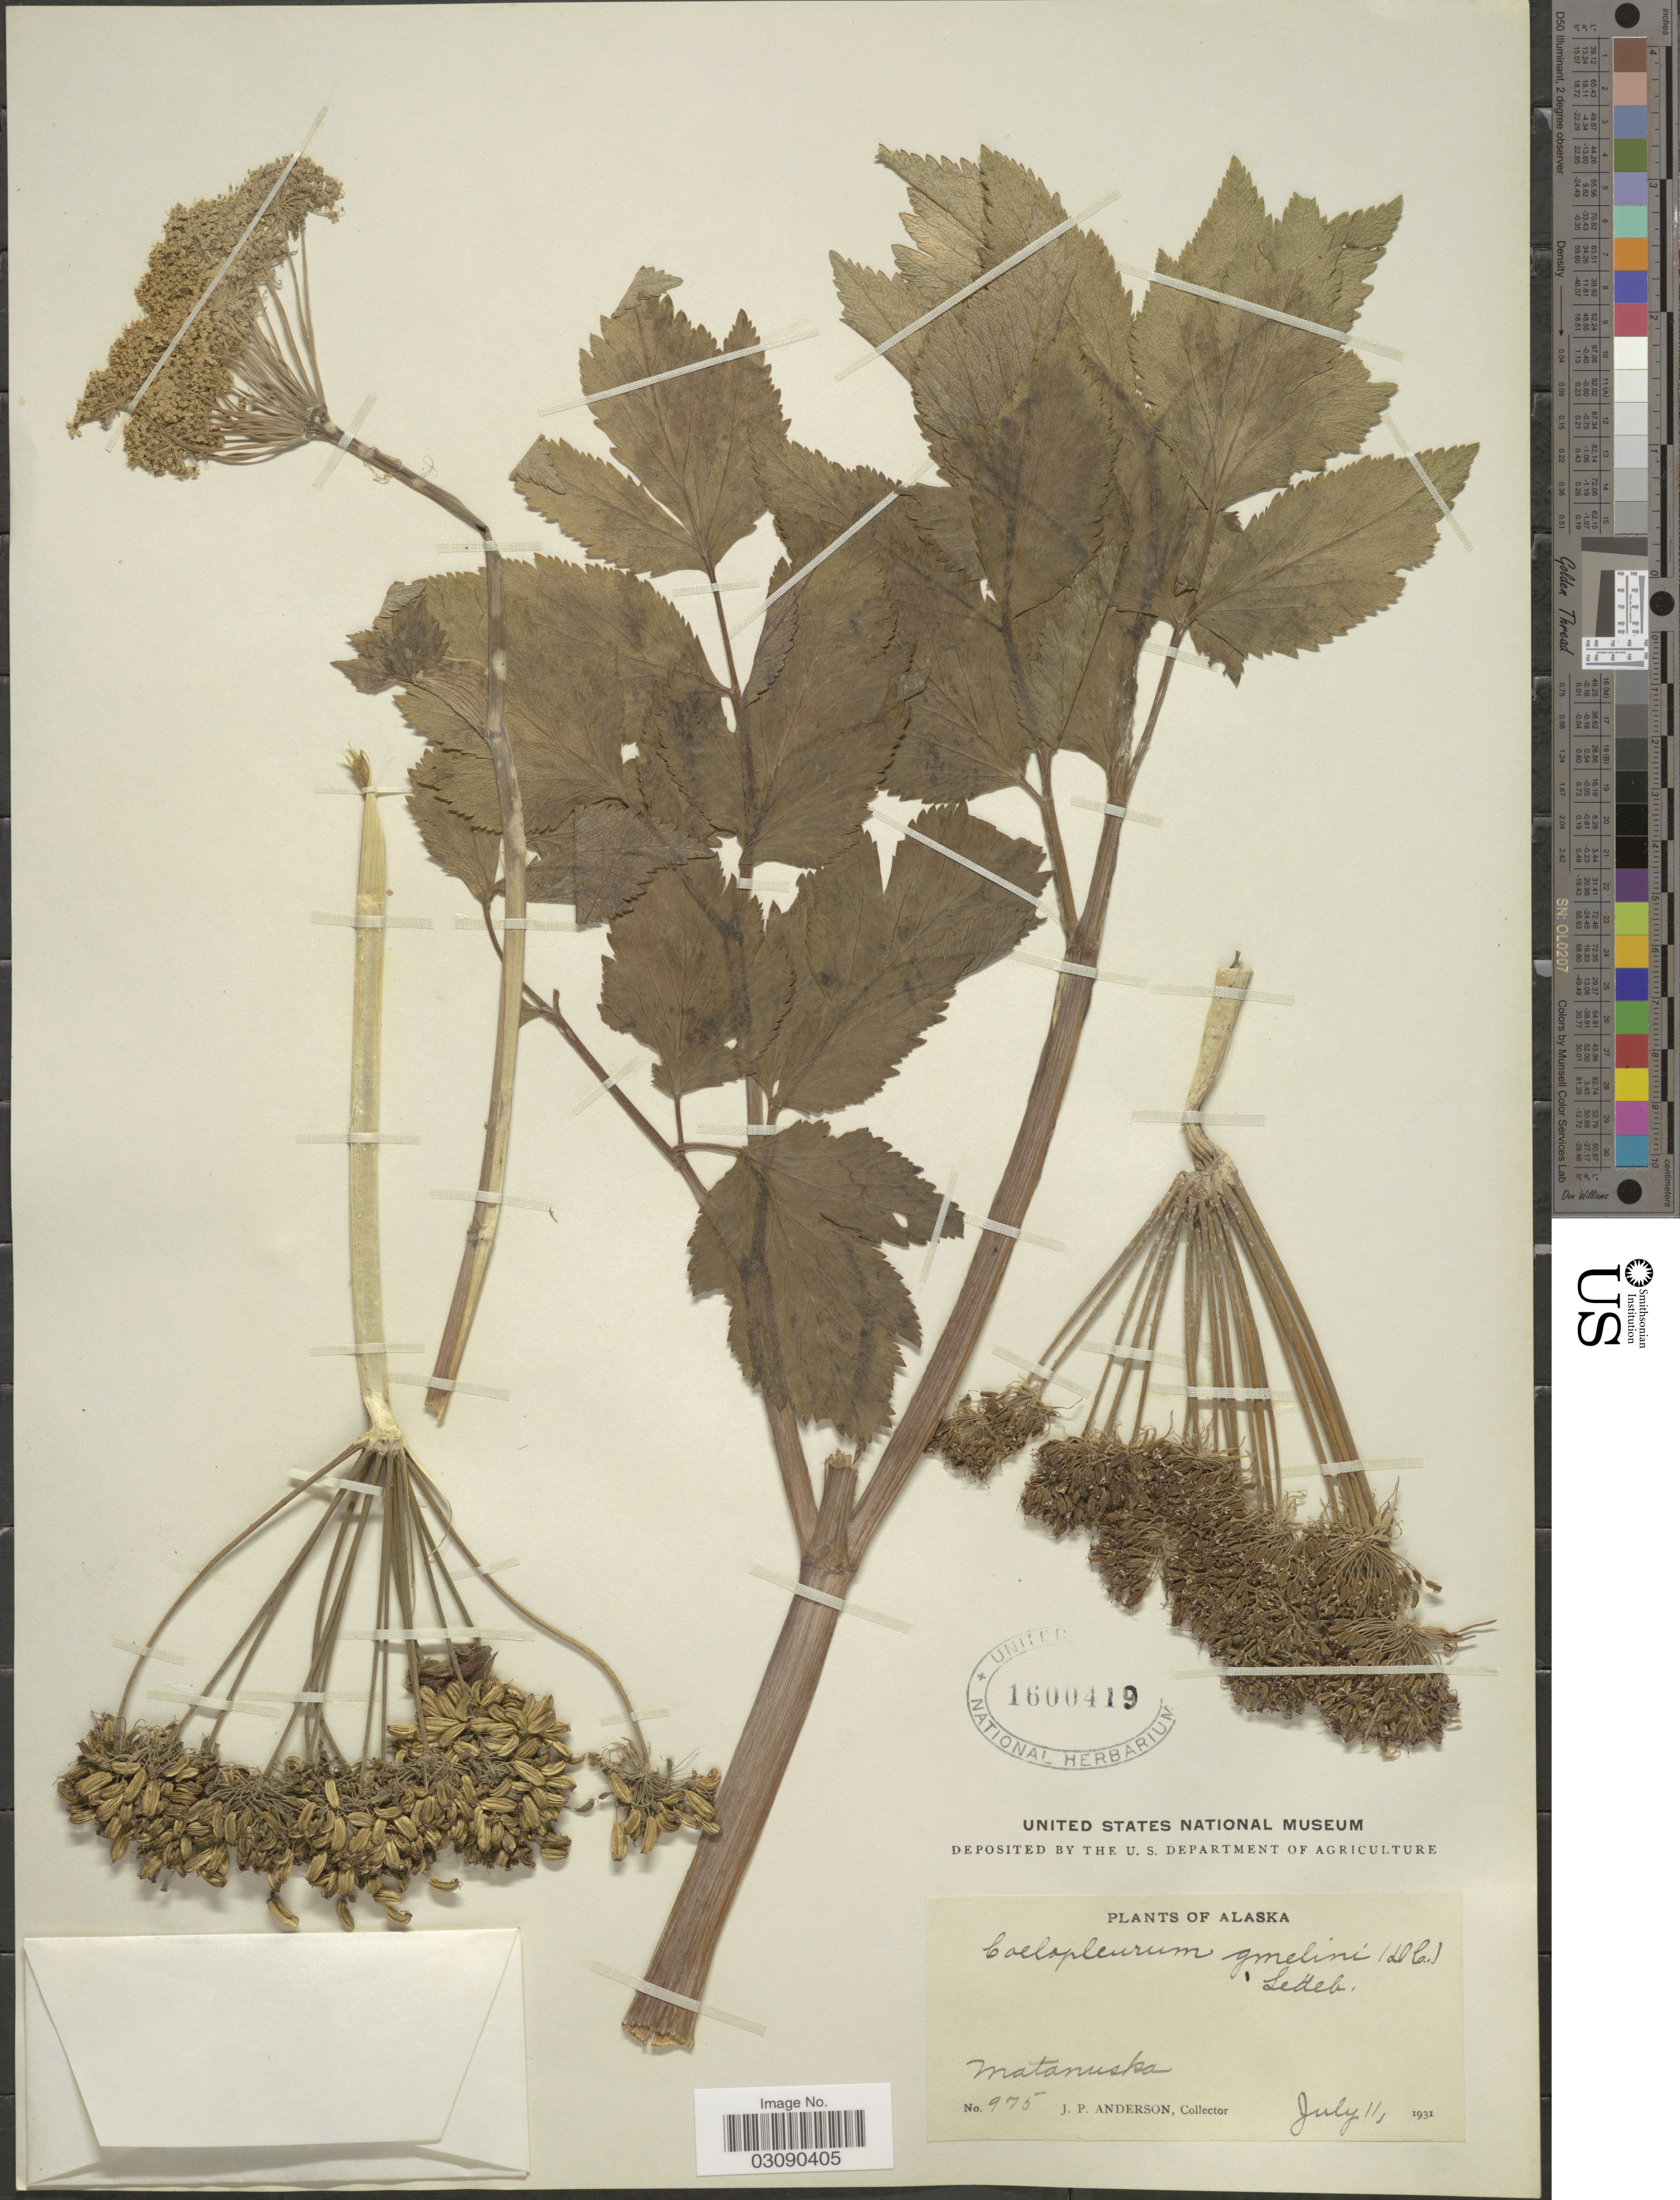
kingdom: Plantae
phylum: Tracheophyta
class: Magnoliopsida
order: Apiales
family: Apiaceae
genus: Angelica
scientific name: Angelica lucida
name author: L.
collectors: J. P. Anderson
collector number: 975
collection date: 1931-07-11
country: United States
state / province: Alaska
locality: Matanuska.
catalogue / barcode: US 1600419